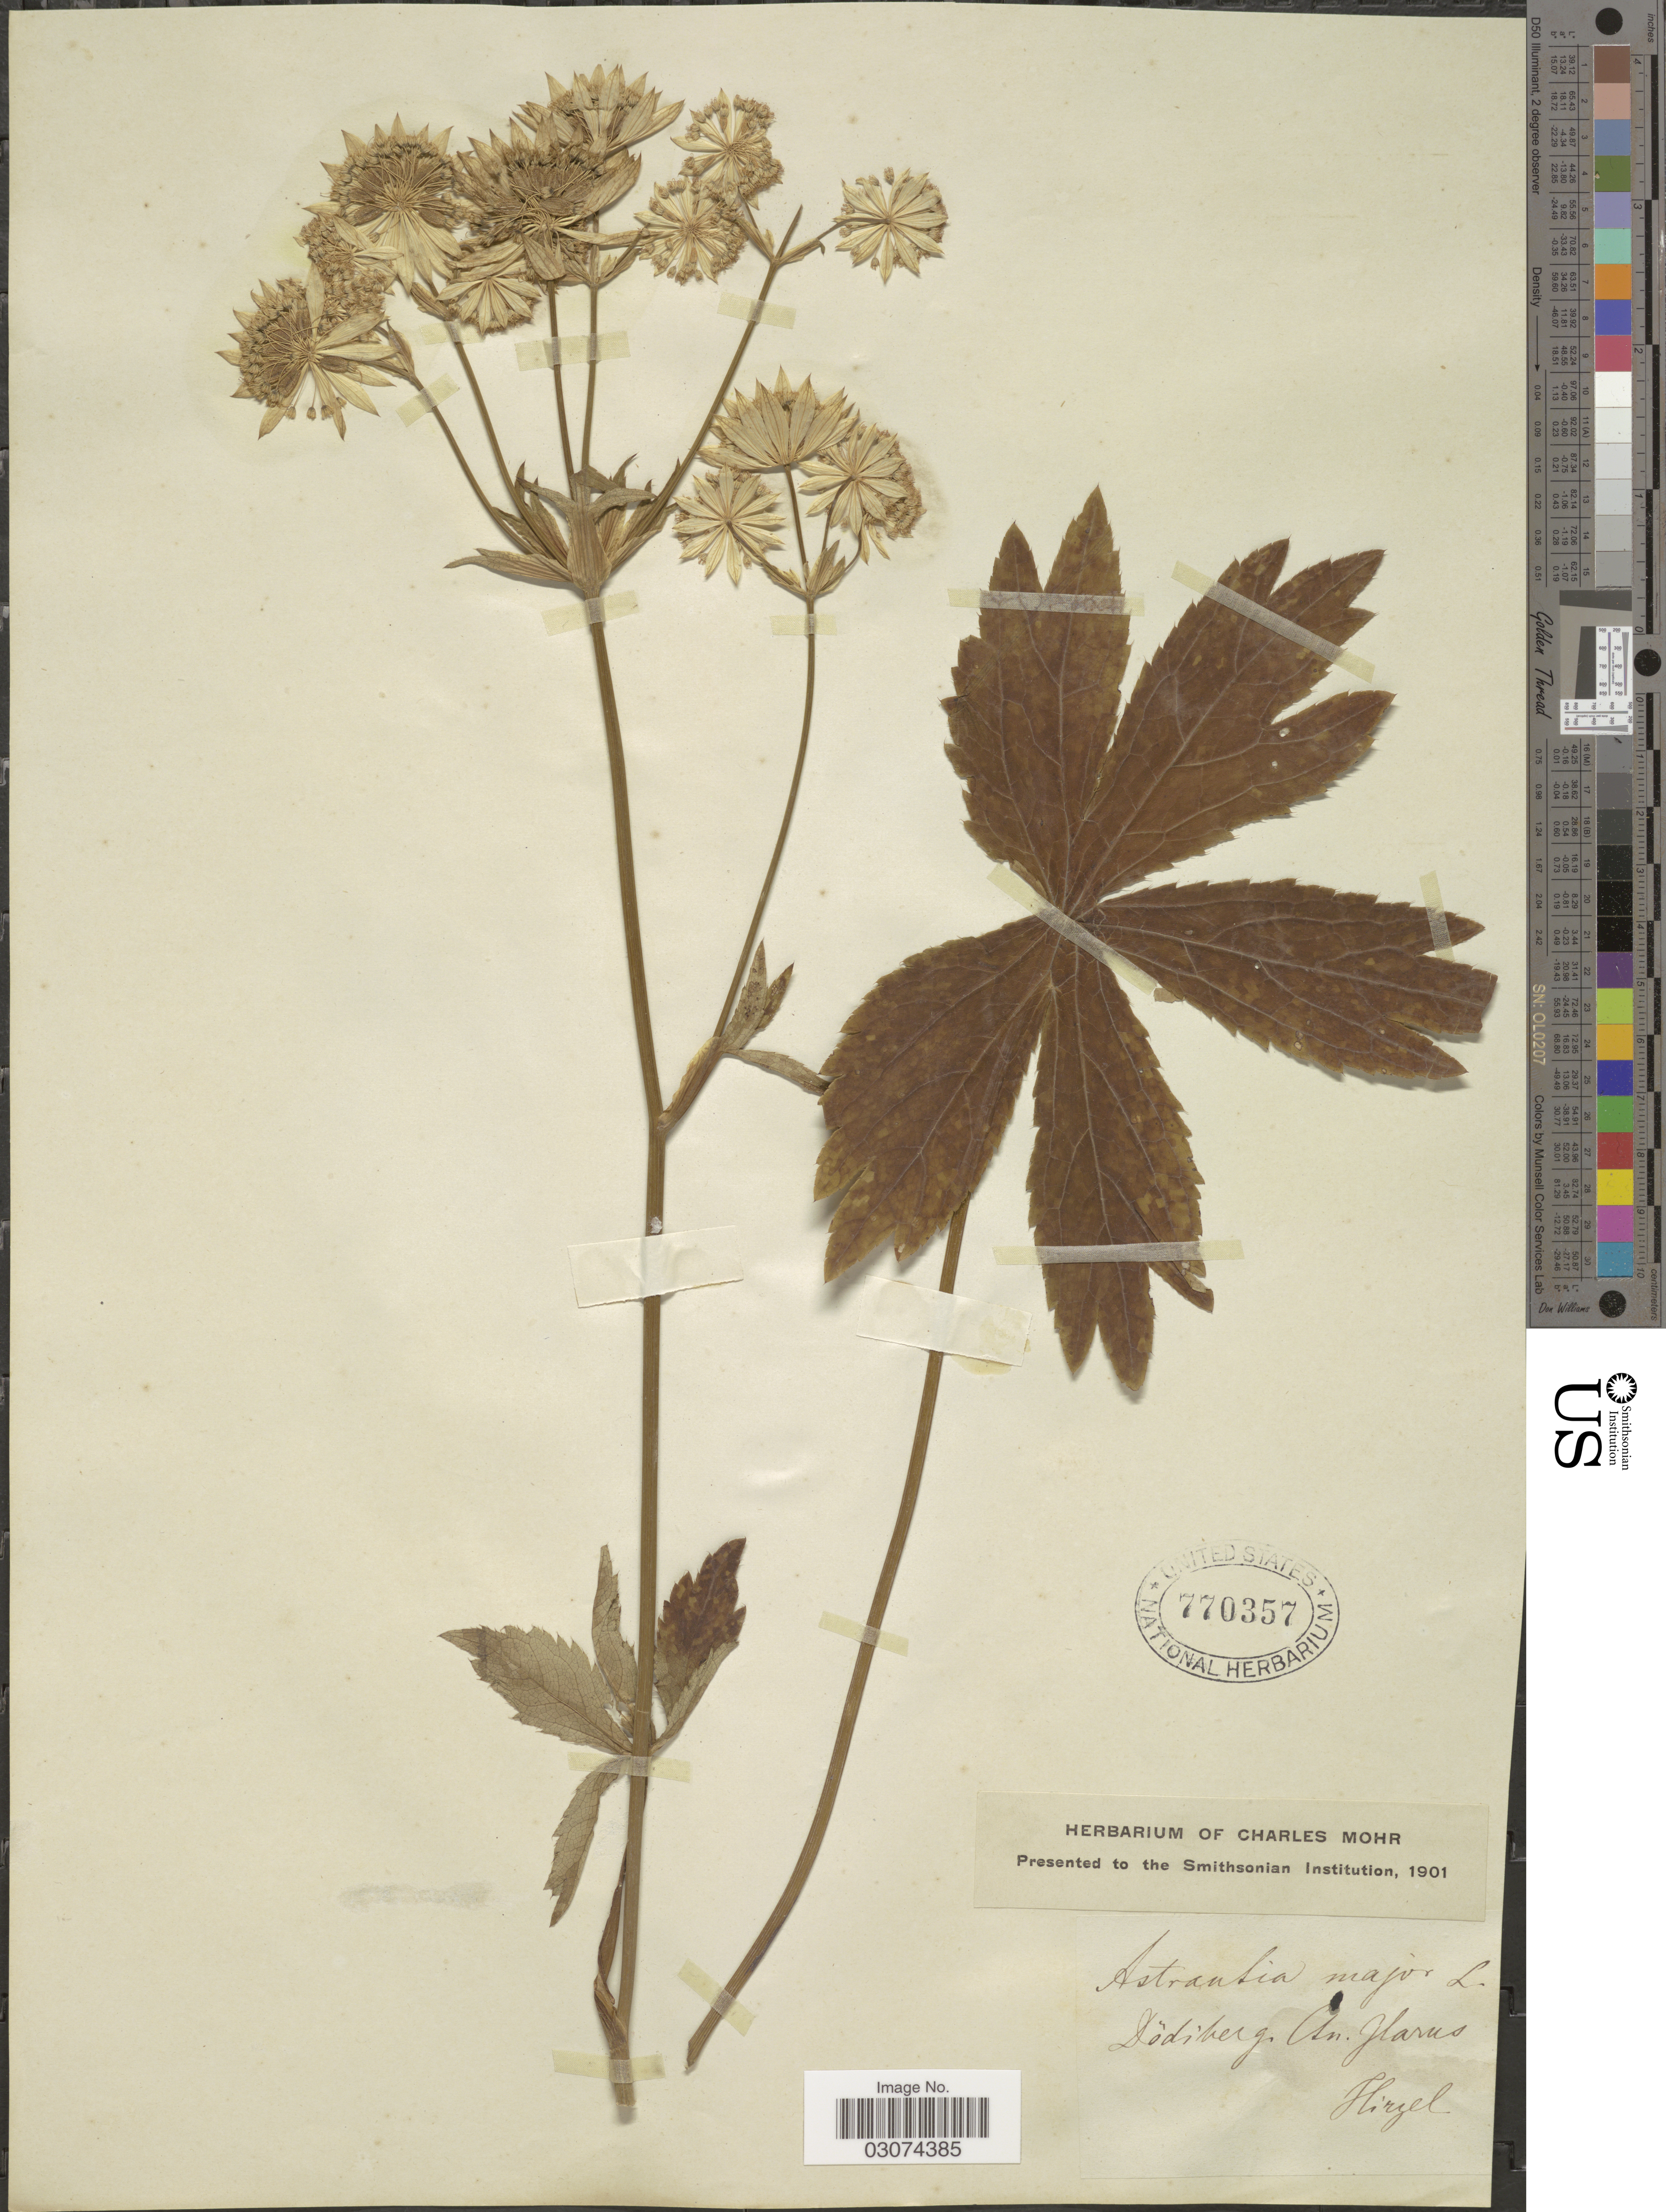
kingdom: Plantae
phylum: Tracheophyta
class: Magnoliopsida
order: Apiales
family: Apiaceae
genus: Astrantia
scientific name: Astrantia major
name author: L.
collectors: Hirzel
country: Switzerland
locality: Dödiberg An. Glarus.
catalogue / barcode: US 770357